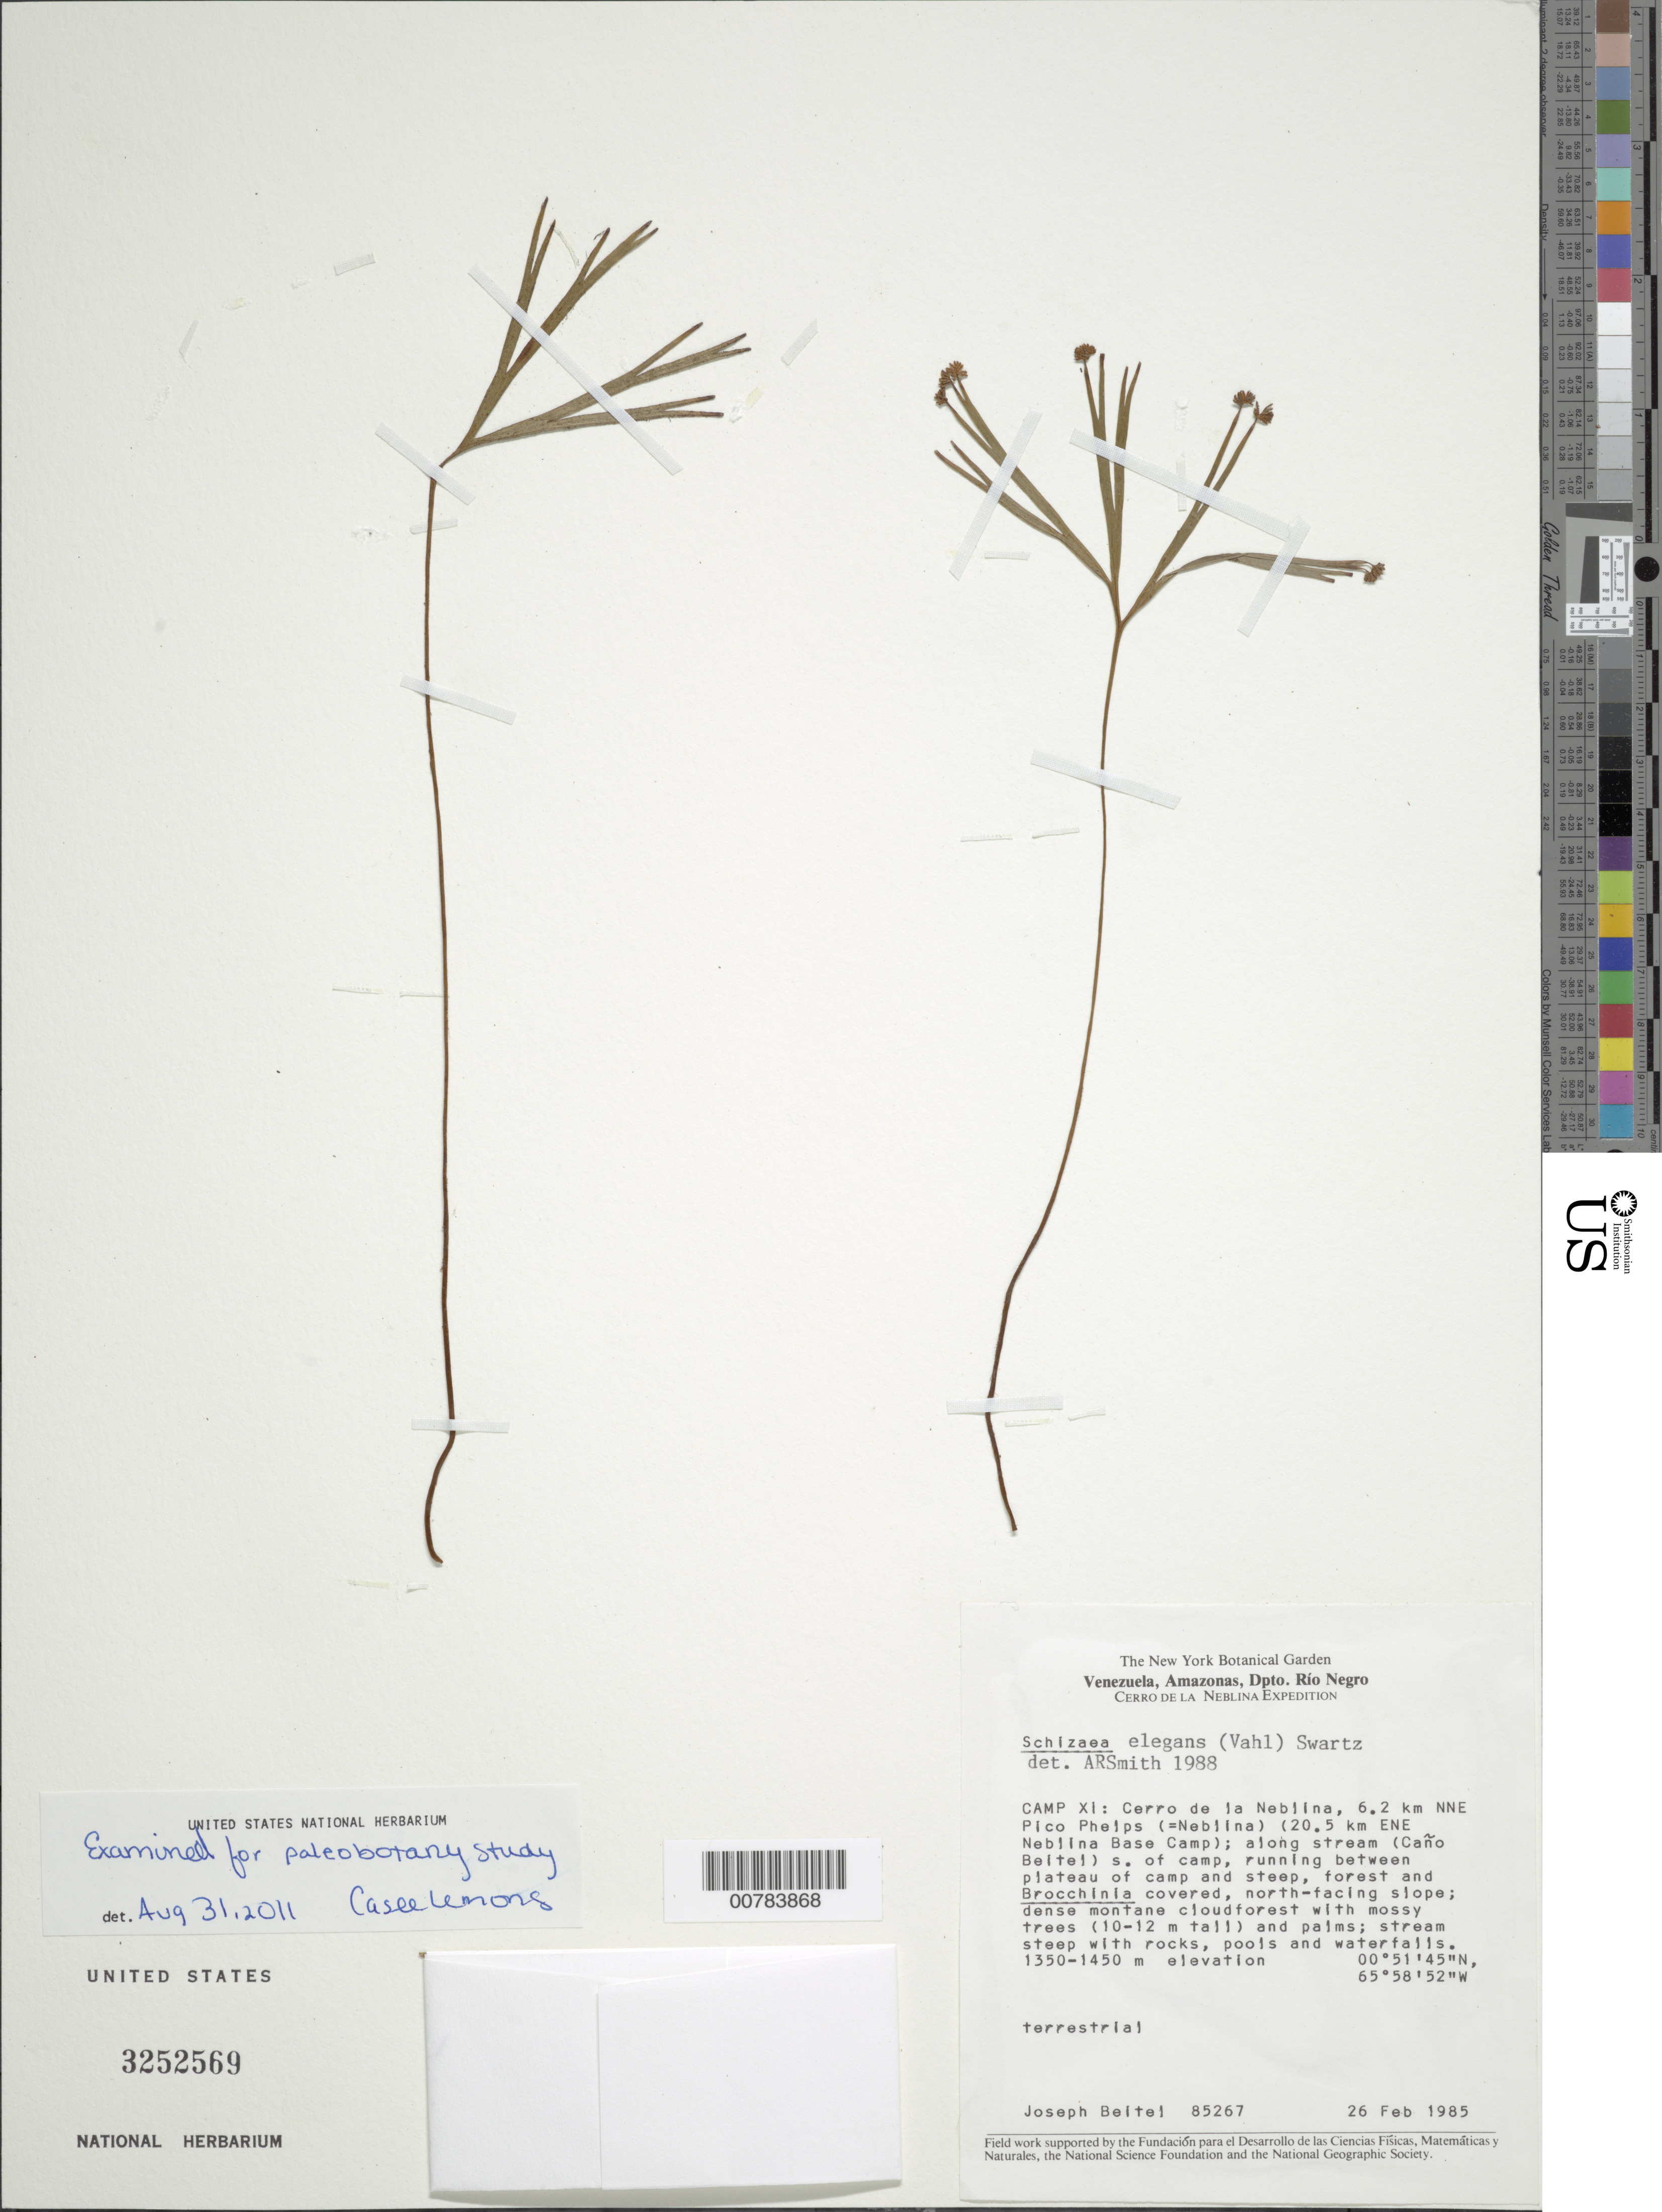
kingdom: Plantae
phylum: Tracheophyta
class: Polypodiopsida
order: Schizaeales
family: Schizaeaceae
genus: Schizaea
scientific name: Schizaea elegans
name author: (Vahl) Sw.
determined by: Smith, Alan R., (UC)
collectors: J. M. Beitel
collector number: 85267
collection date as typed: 26-Feb-85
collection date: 1985-02-26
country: Venezuela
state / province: Amazonas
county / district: Río Negro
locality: Cerro de la Neblina, Camp XI, 6.2 km NNE Pico Phelps (= Neblina) (20.5 km ENE Neblina Base Camp), along stream (Caño Beiltel) S of camp, running between plateau of camp and steep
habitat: Along stream, running between plateau and steep, forest and Brocchinia , slop, dense montane cloudforest with mossy trees and palms,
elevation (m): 1350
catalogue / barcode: US 3252569